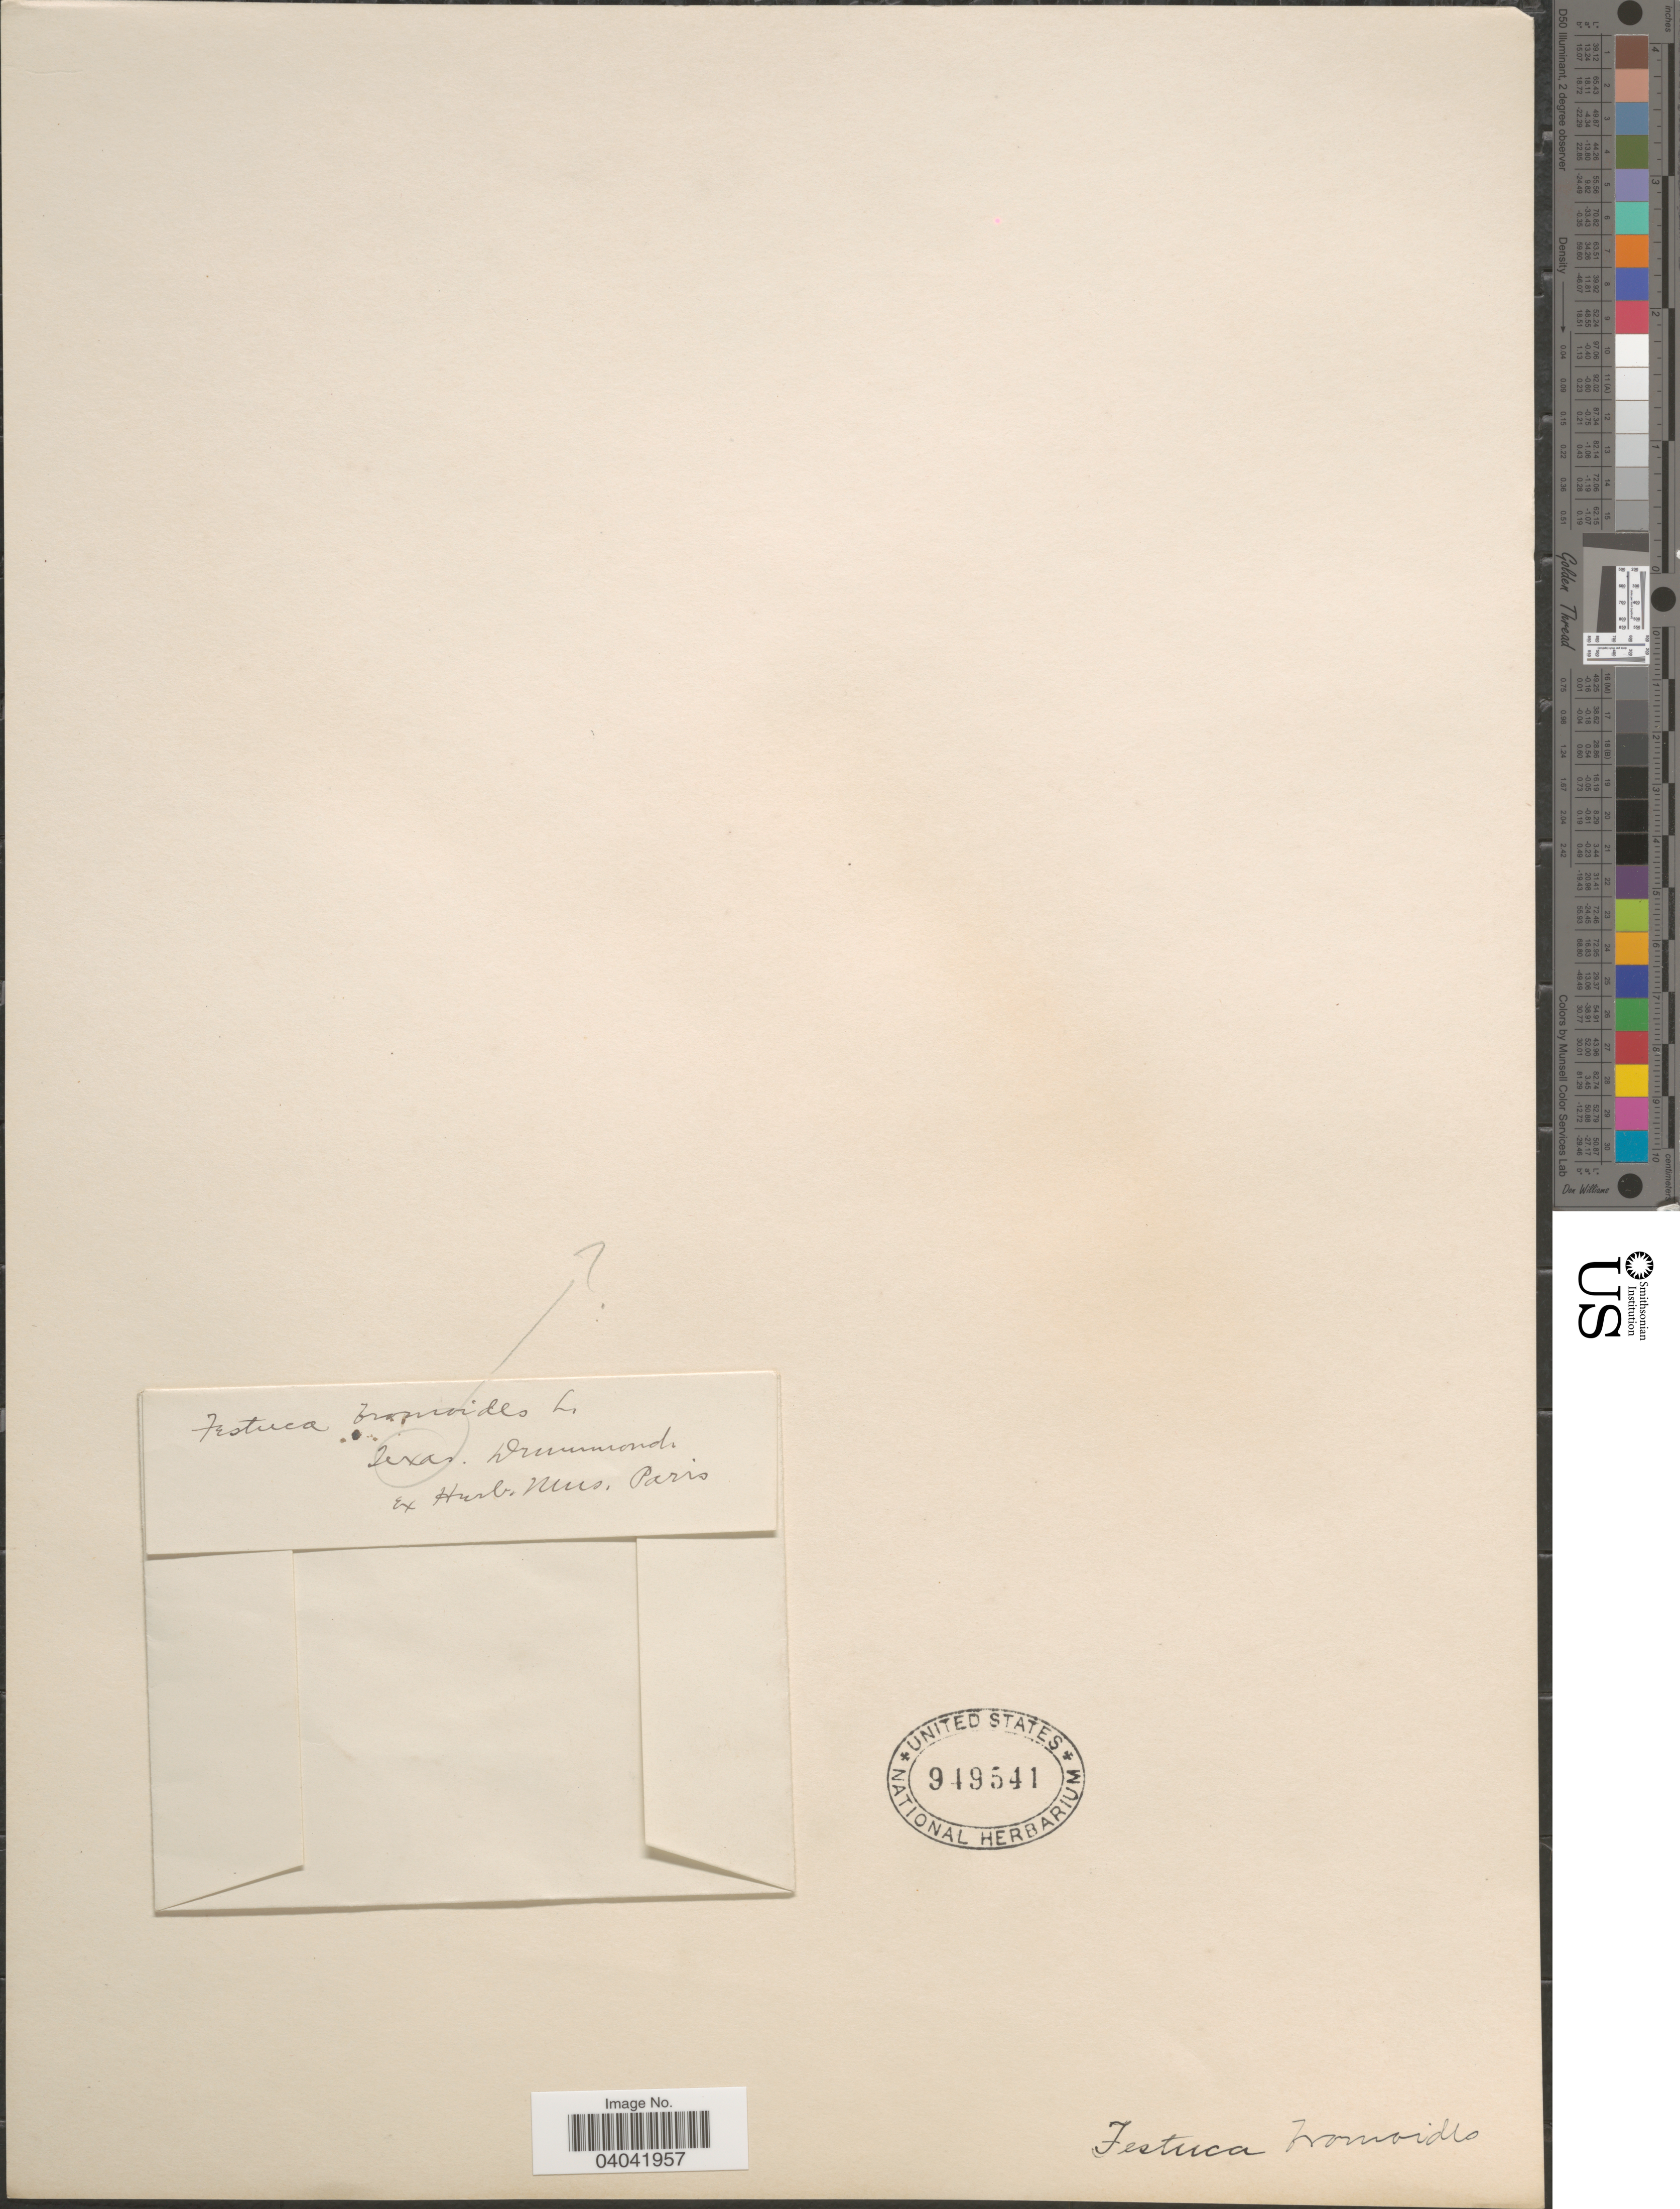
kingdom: Plantae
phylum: Tracheophyta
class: Liliopsida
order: Poales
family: Poaceae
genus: Festuca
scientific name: Festuca bromoides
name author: L.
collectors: -. Drummond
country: United States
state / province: Texas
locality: Drummond.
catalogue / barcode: US 949541